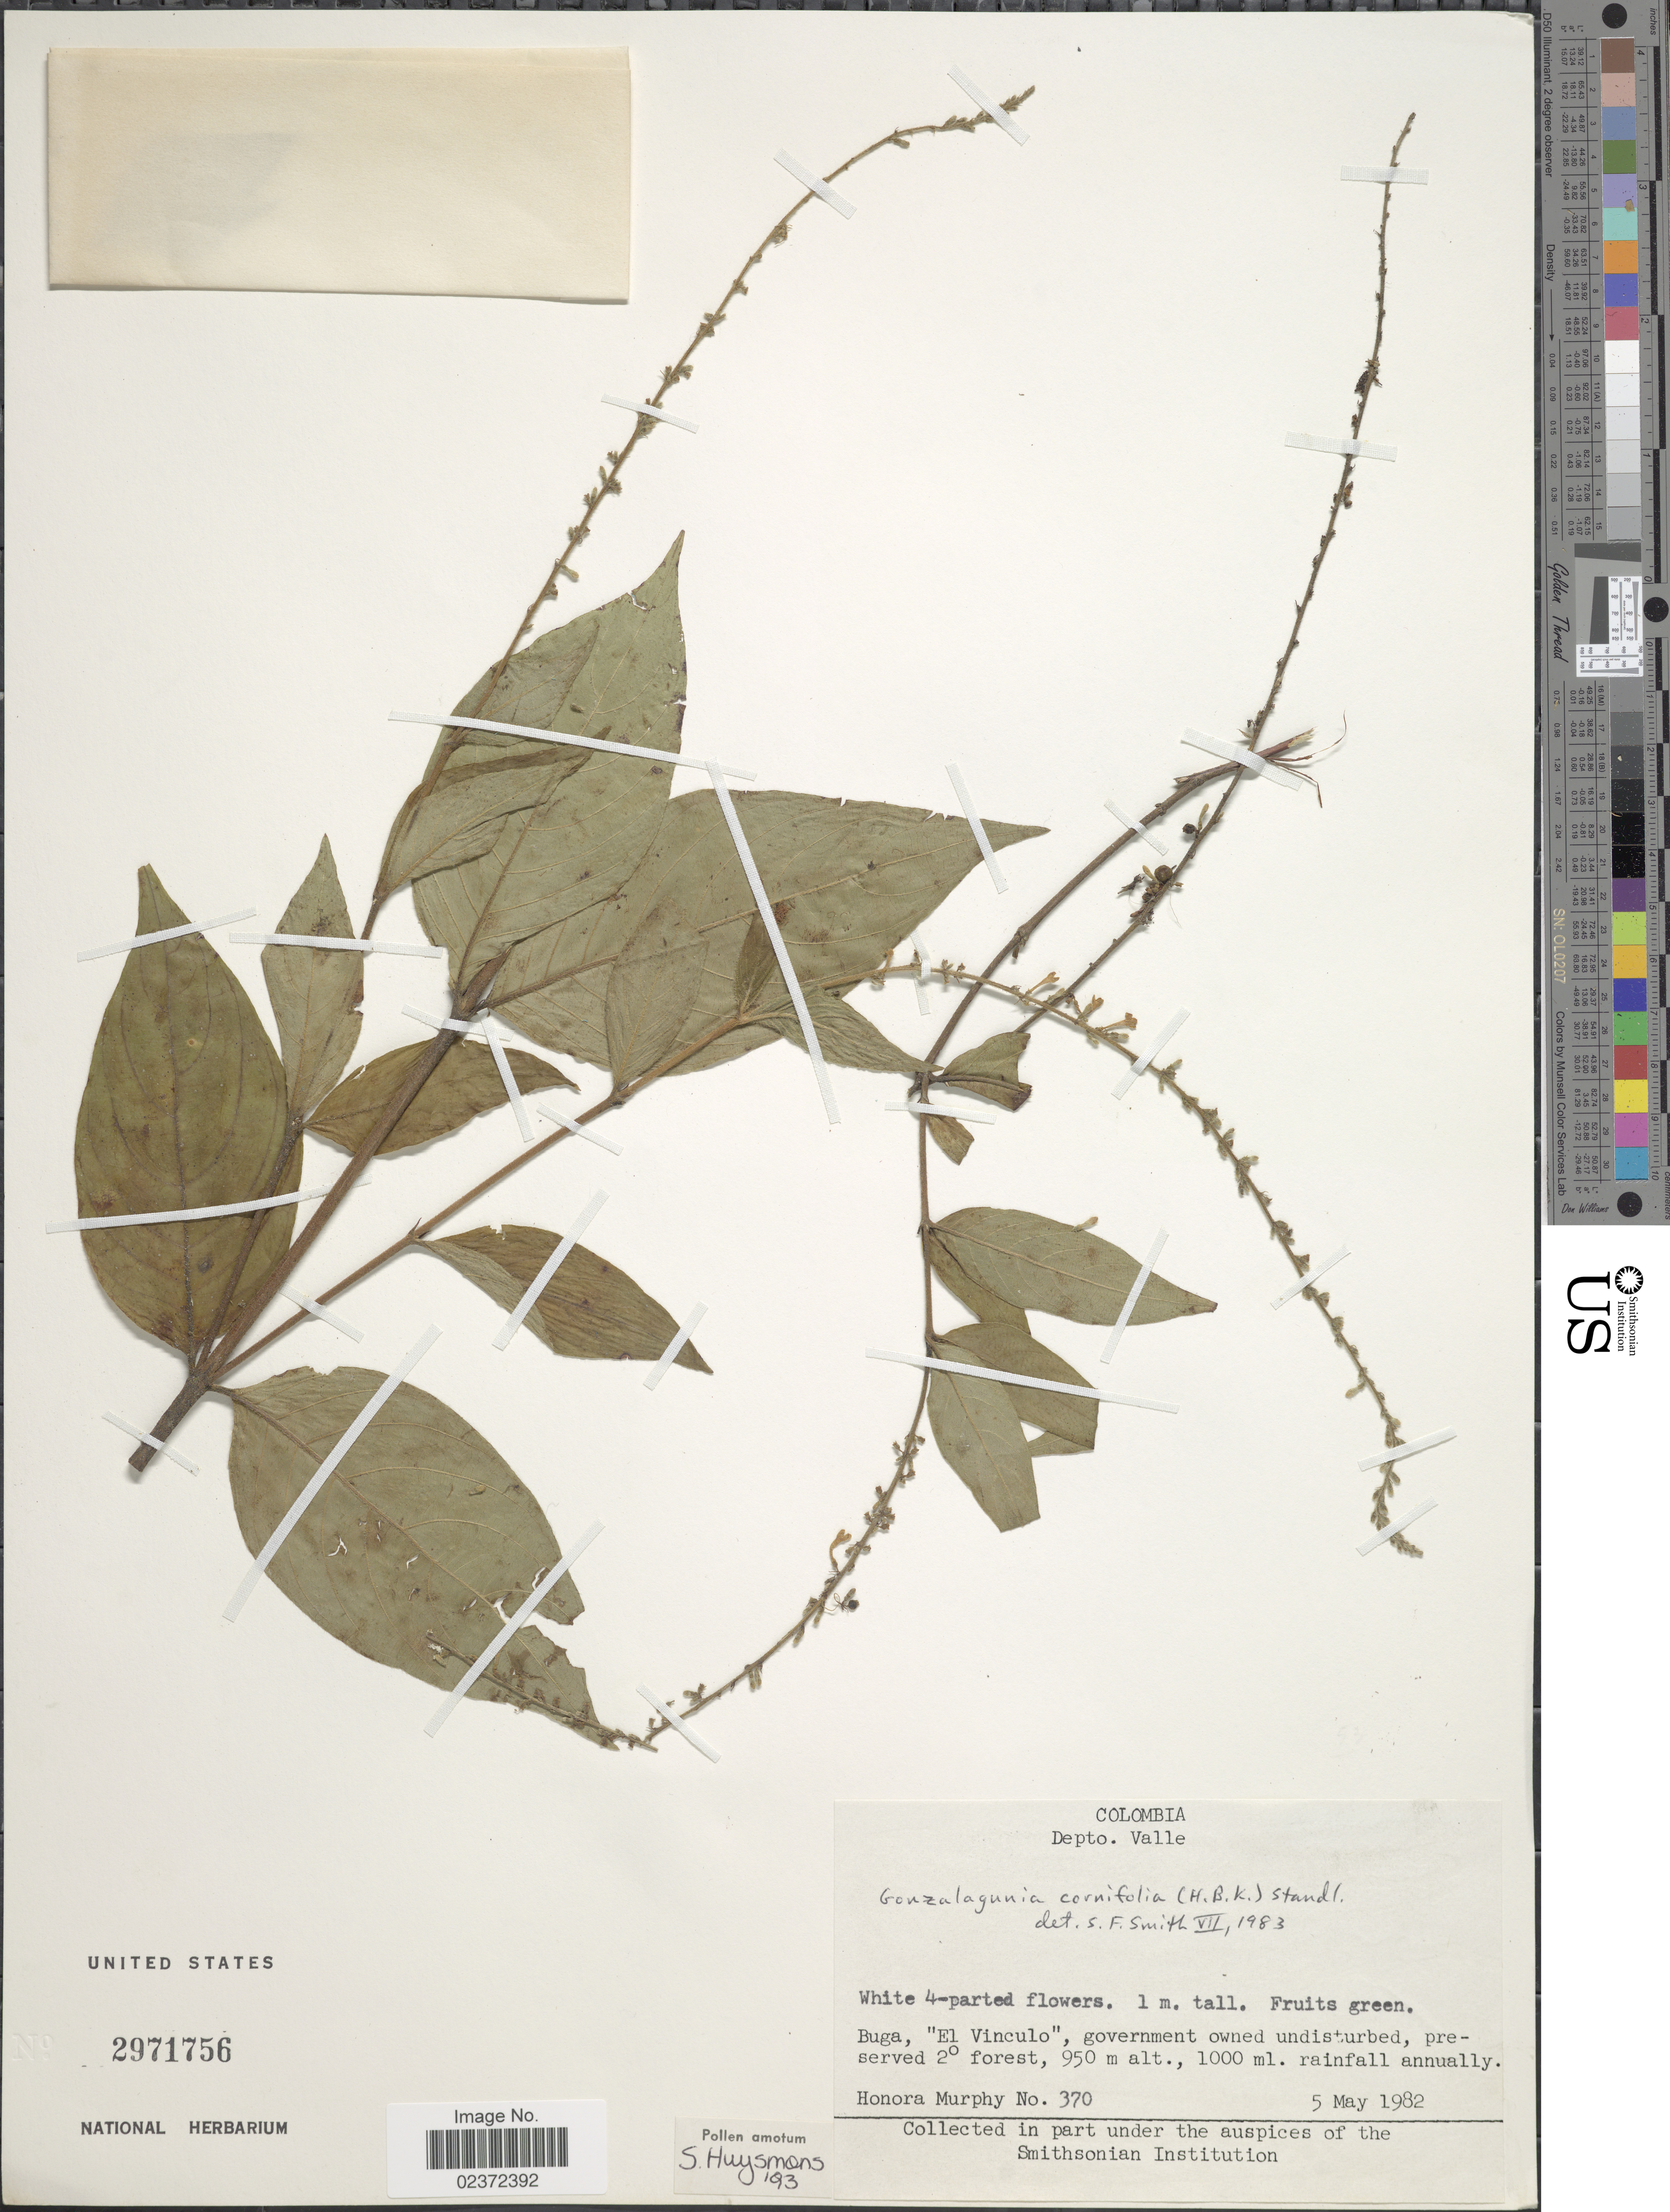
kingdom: Plantae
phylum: Tracheophyta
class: Magnoliopsida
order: Gentianales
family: Rubiaceae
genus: Gonzalagunia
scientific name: Gonzalagunia cornifolia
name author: (Kunth) Standl.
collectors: H. Murphy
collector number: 370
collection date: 1982-05-05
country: Colombia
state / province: Valle del Cauca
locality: Depto. Valle, Buga, 'El Vinculo', government owned undisturbed, preserved 2° forest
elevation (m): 950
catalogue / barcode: US 2971756